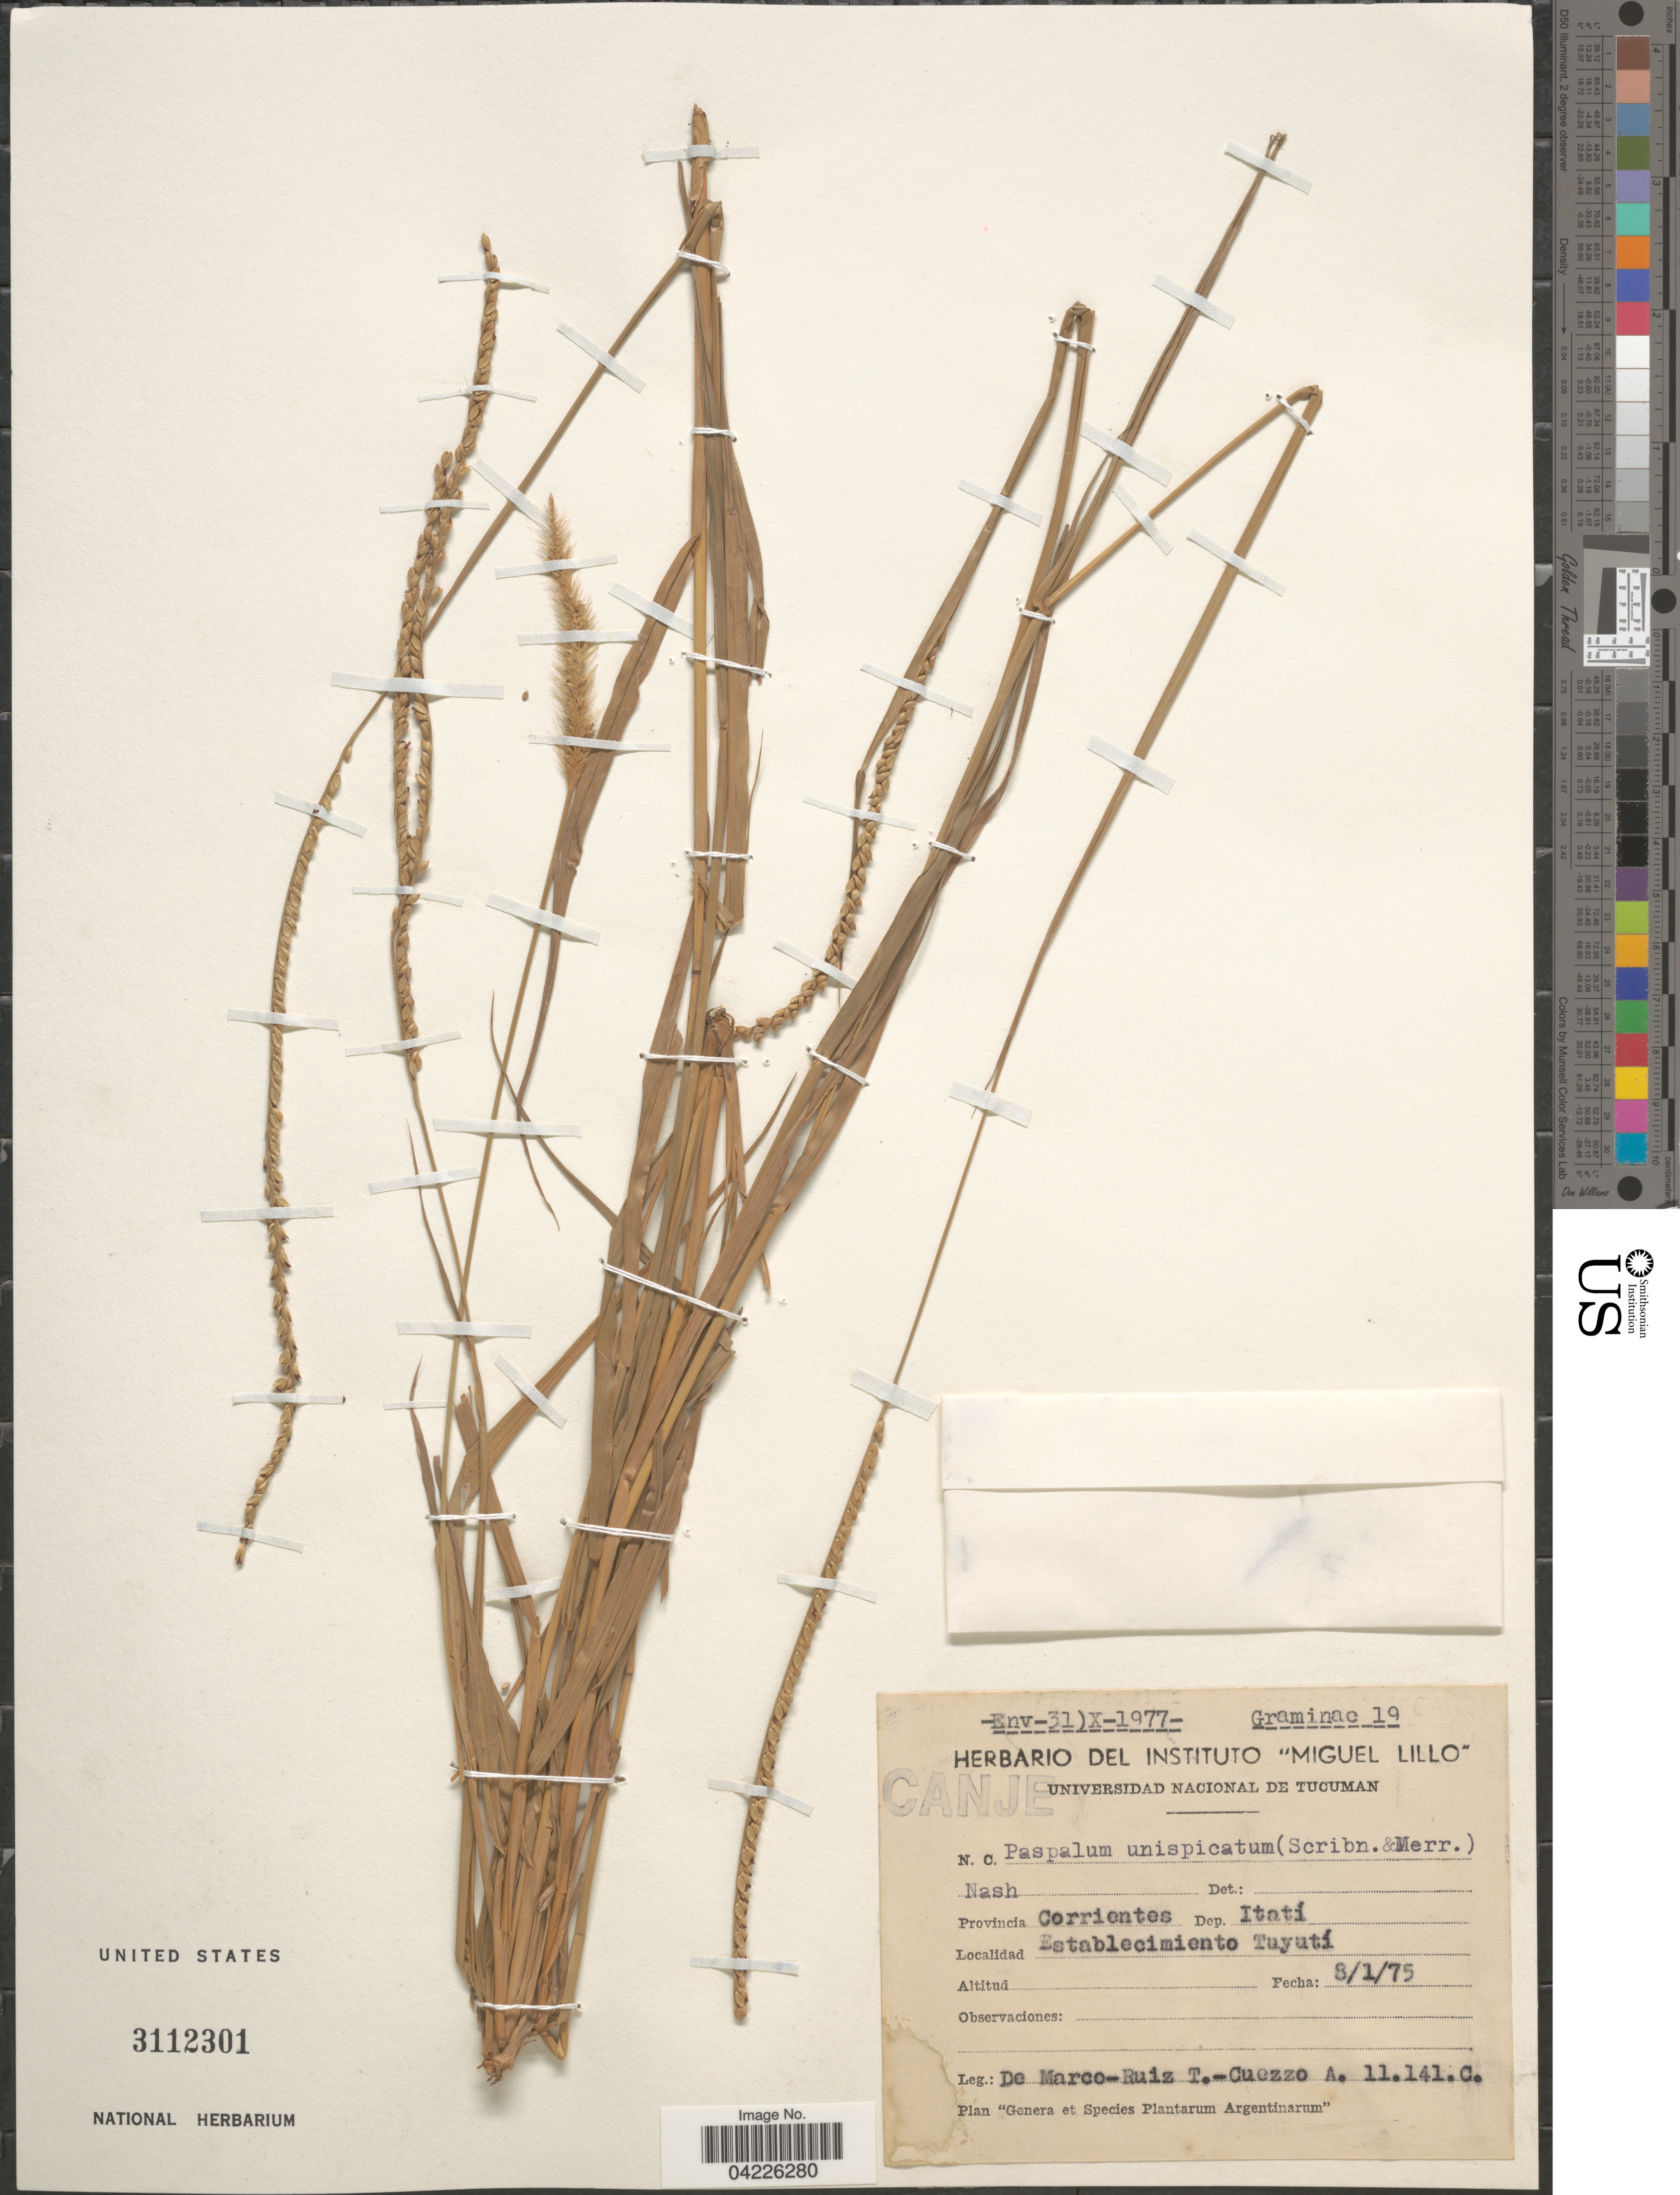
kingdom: Plantae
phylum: Tracheophyta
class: Liliopsida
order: Poales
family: Poaceae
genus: Paspalum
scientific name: Paspalum unispicatum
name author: (Scribn. & Merr.) Nash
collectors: -. De Marco, T. Ruíz & A. Cuezzo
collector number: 11141C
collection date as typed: Transcribed d/m/y: 8/1/75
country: Argentina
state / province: Corrientes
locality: Dep. Itatí. Establecimiento Tuyutí.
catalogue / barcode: US 3112301